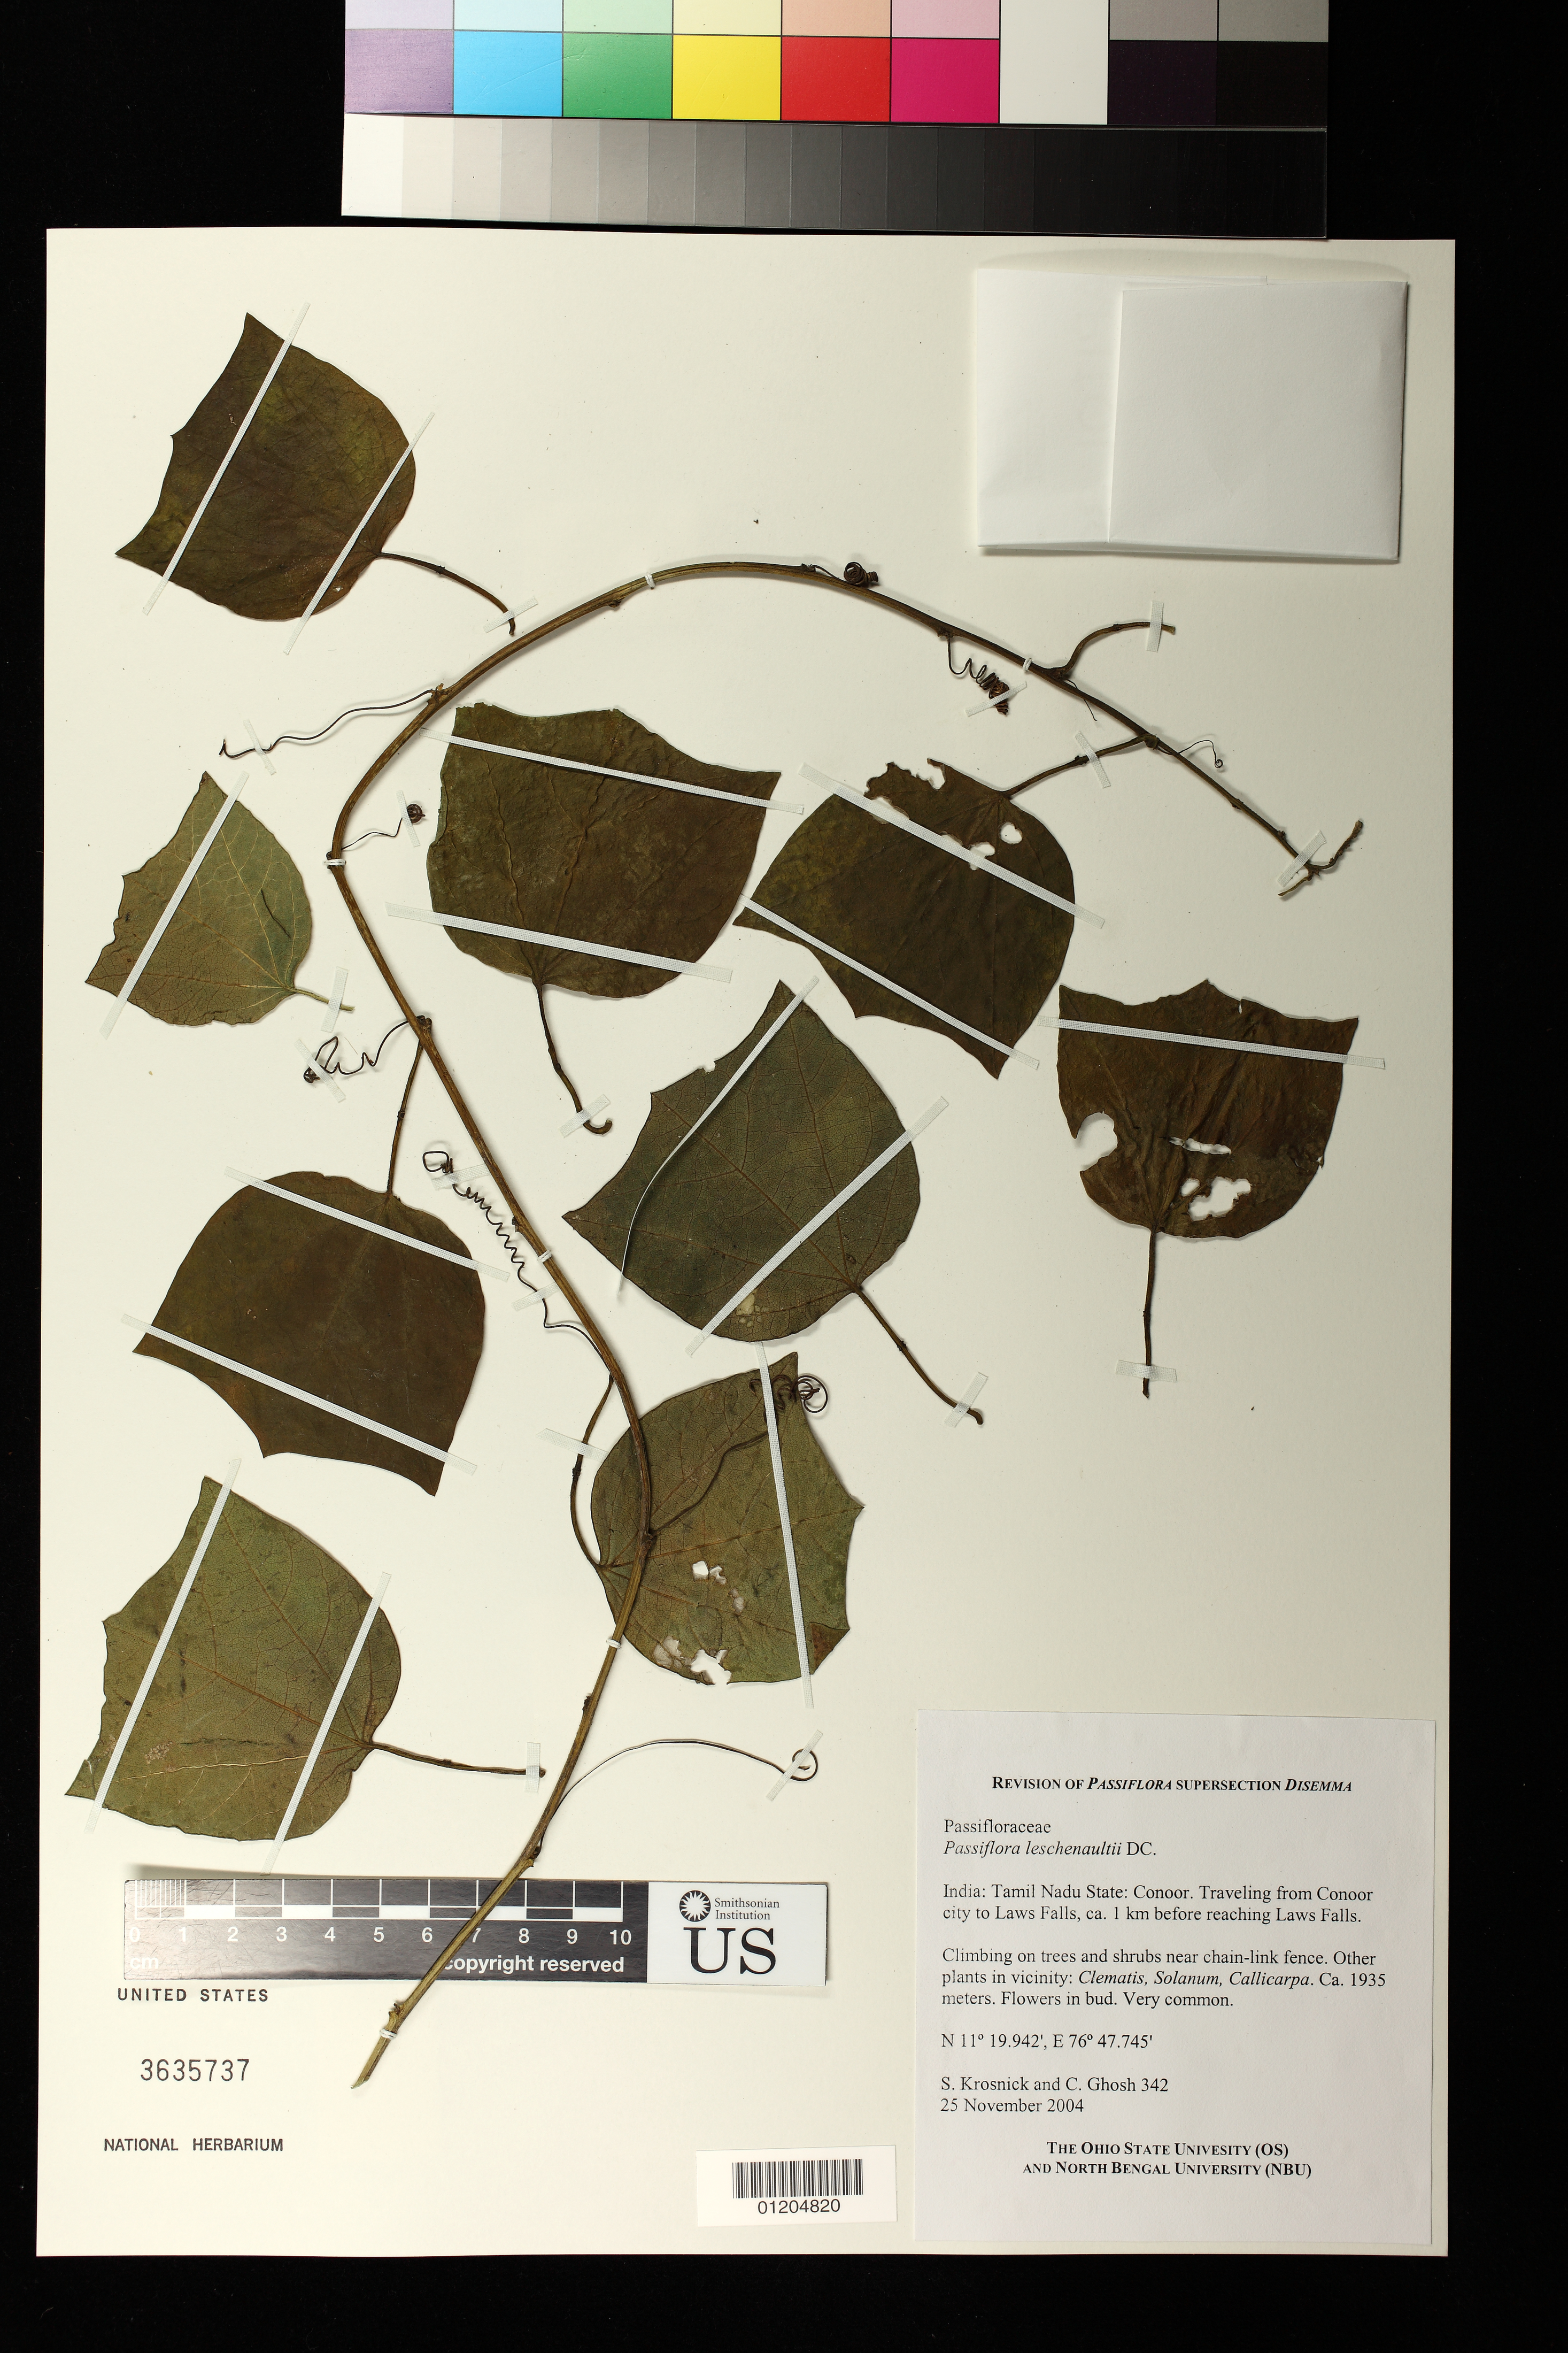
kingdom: Plantae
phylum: Tracheophyta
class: Magnoliopsida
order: Malpighiales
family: Passifloraceae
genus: Passiflora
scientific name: Passiflora leschenaultii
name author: DC.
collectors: S. Krosnick & C. Ghosh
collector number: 342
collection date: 2004-11-25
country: India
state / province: Tamil Nadu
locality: Conoor. Traveling from Conoor city to Laws Falls, ca. 1 km before reaching Laws Falls.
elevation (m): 1935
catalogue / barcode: US 3635737